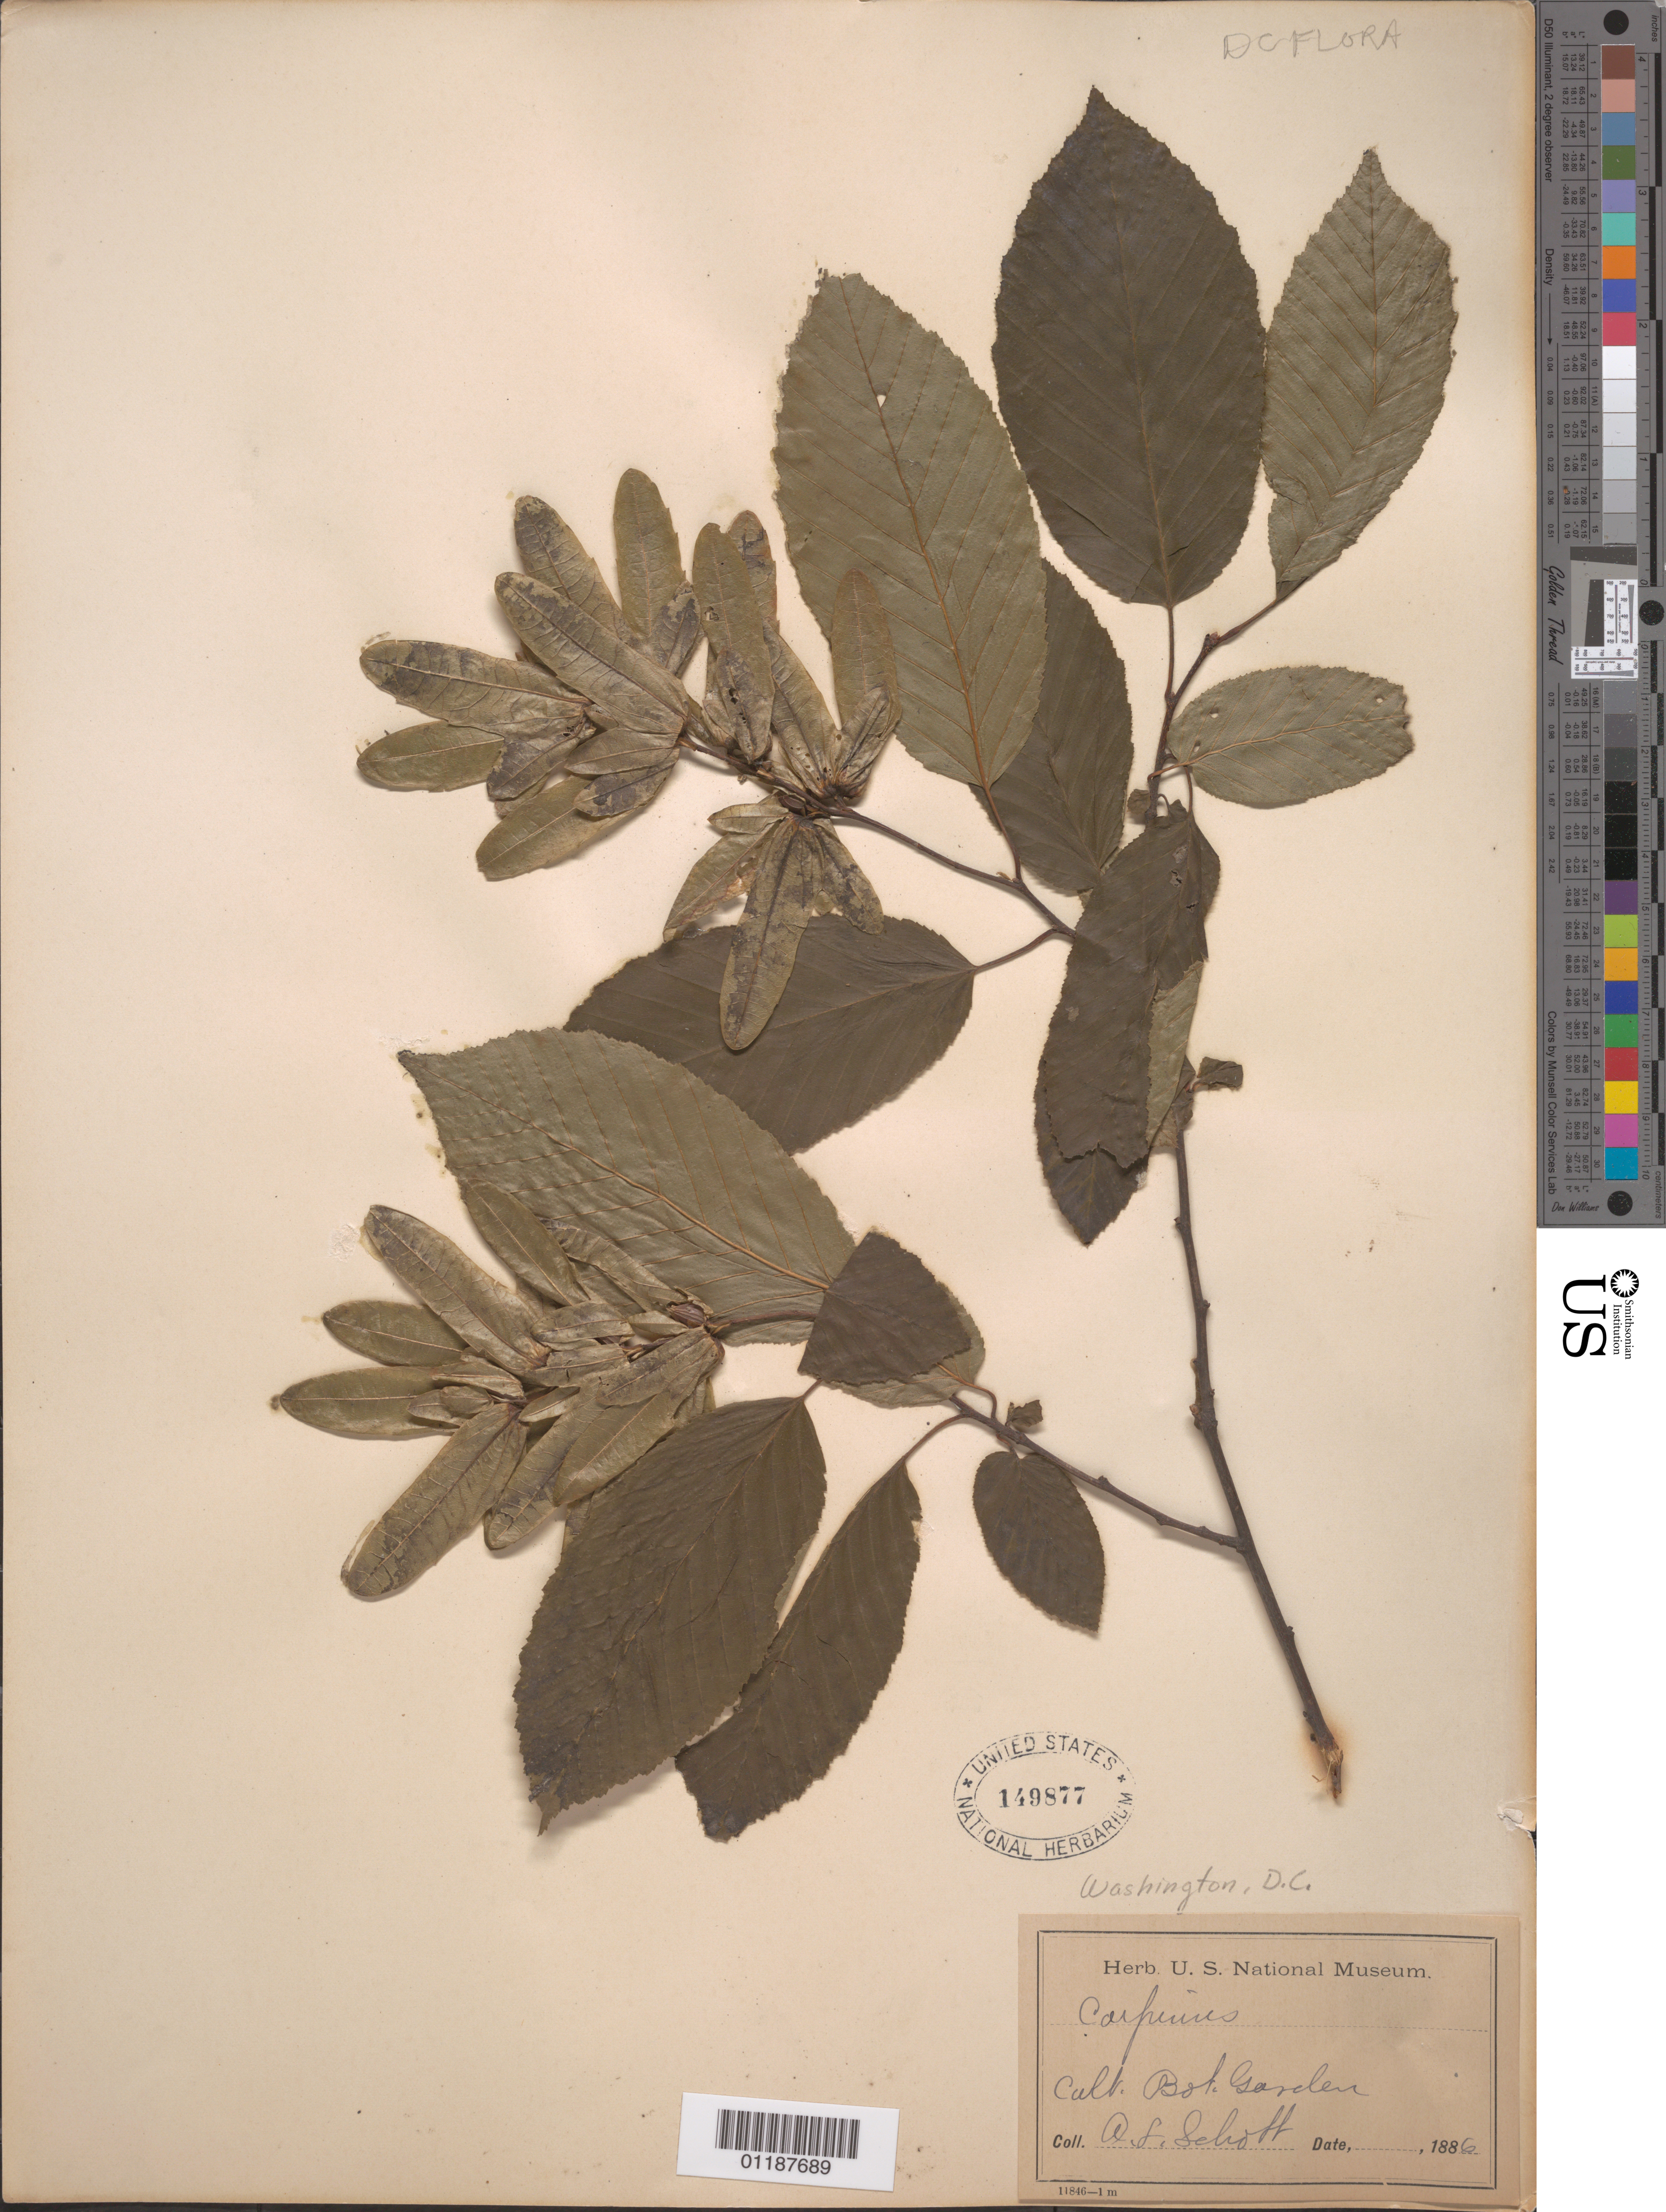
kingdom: Plantae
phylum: Tracheophyta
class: Magnoliopsida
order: Fagales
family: Betulaceae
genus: Carpinus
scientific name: Carpinus sp.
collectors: A. S. Schott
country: United States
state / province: District of Columbia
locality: Botanic Gardens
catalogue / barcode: US 149877